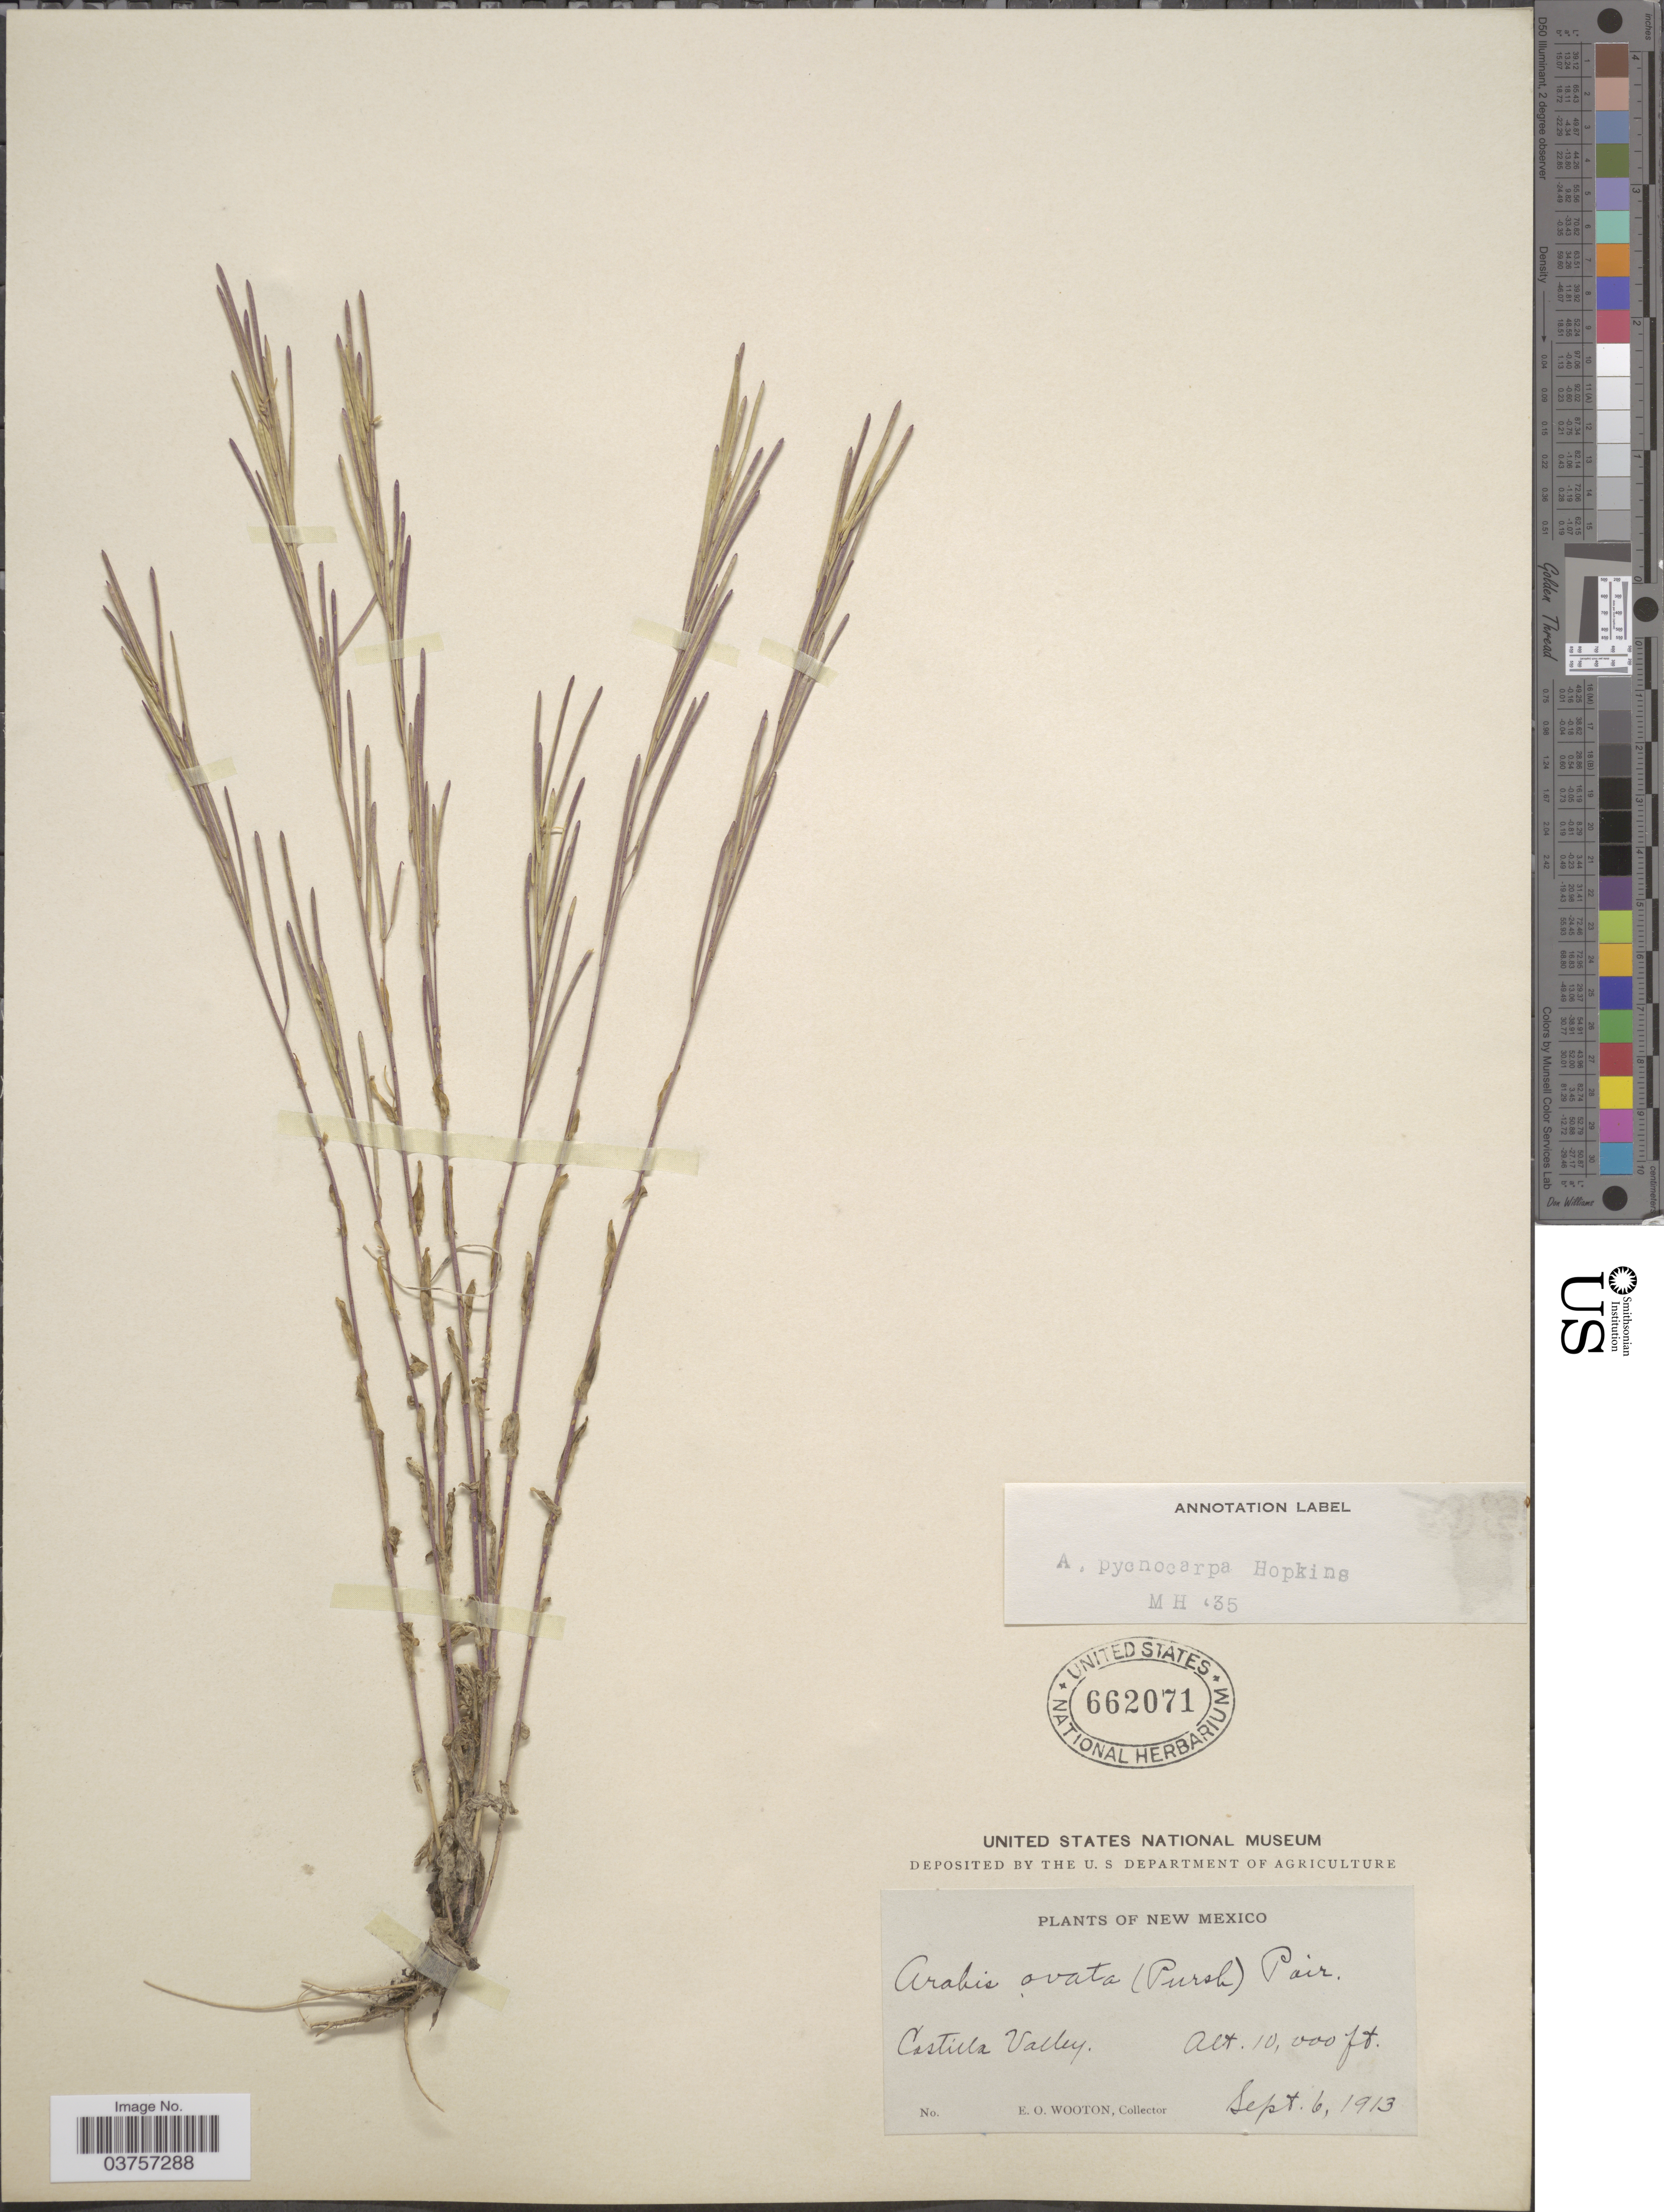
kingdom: Plantae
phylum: Tracheophyta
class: Magnoliopsida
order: Brassicales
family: Brassicaceae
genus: Arabis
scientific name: Arabis hirsuta var. pycnocarpa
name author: M. Hopkins & Rollins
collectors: E. O. Wooton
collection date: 1913-09-06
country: United States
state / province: New Mexico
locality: Castilla Valley.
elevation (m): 3048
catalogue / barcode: US 662071